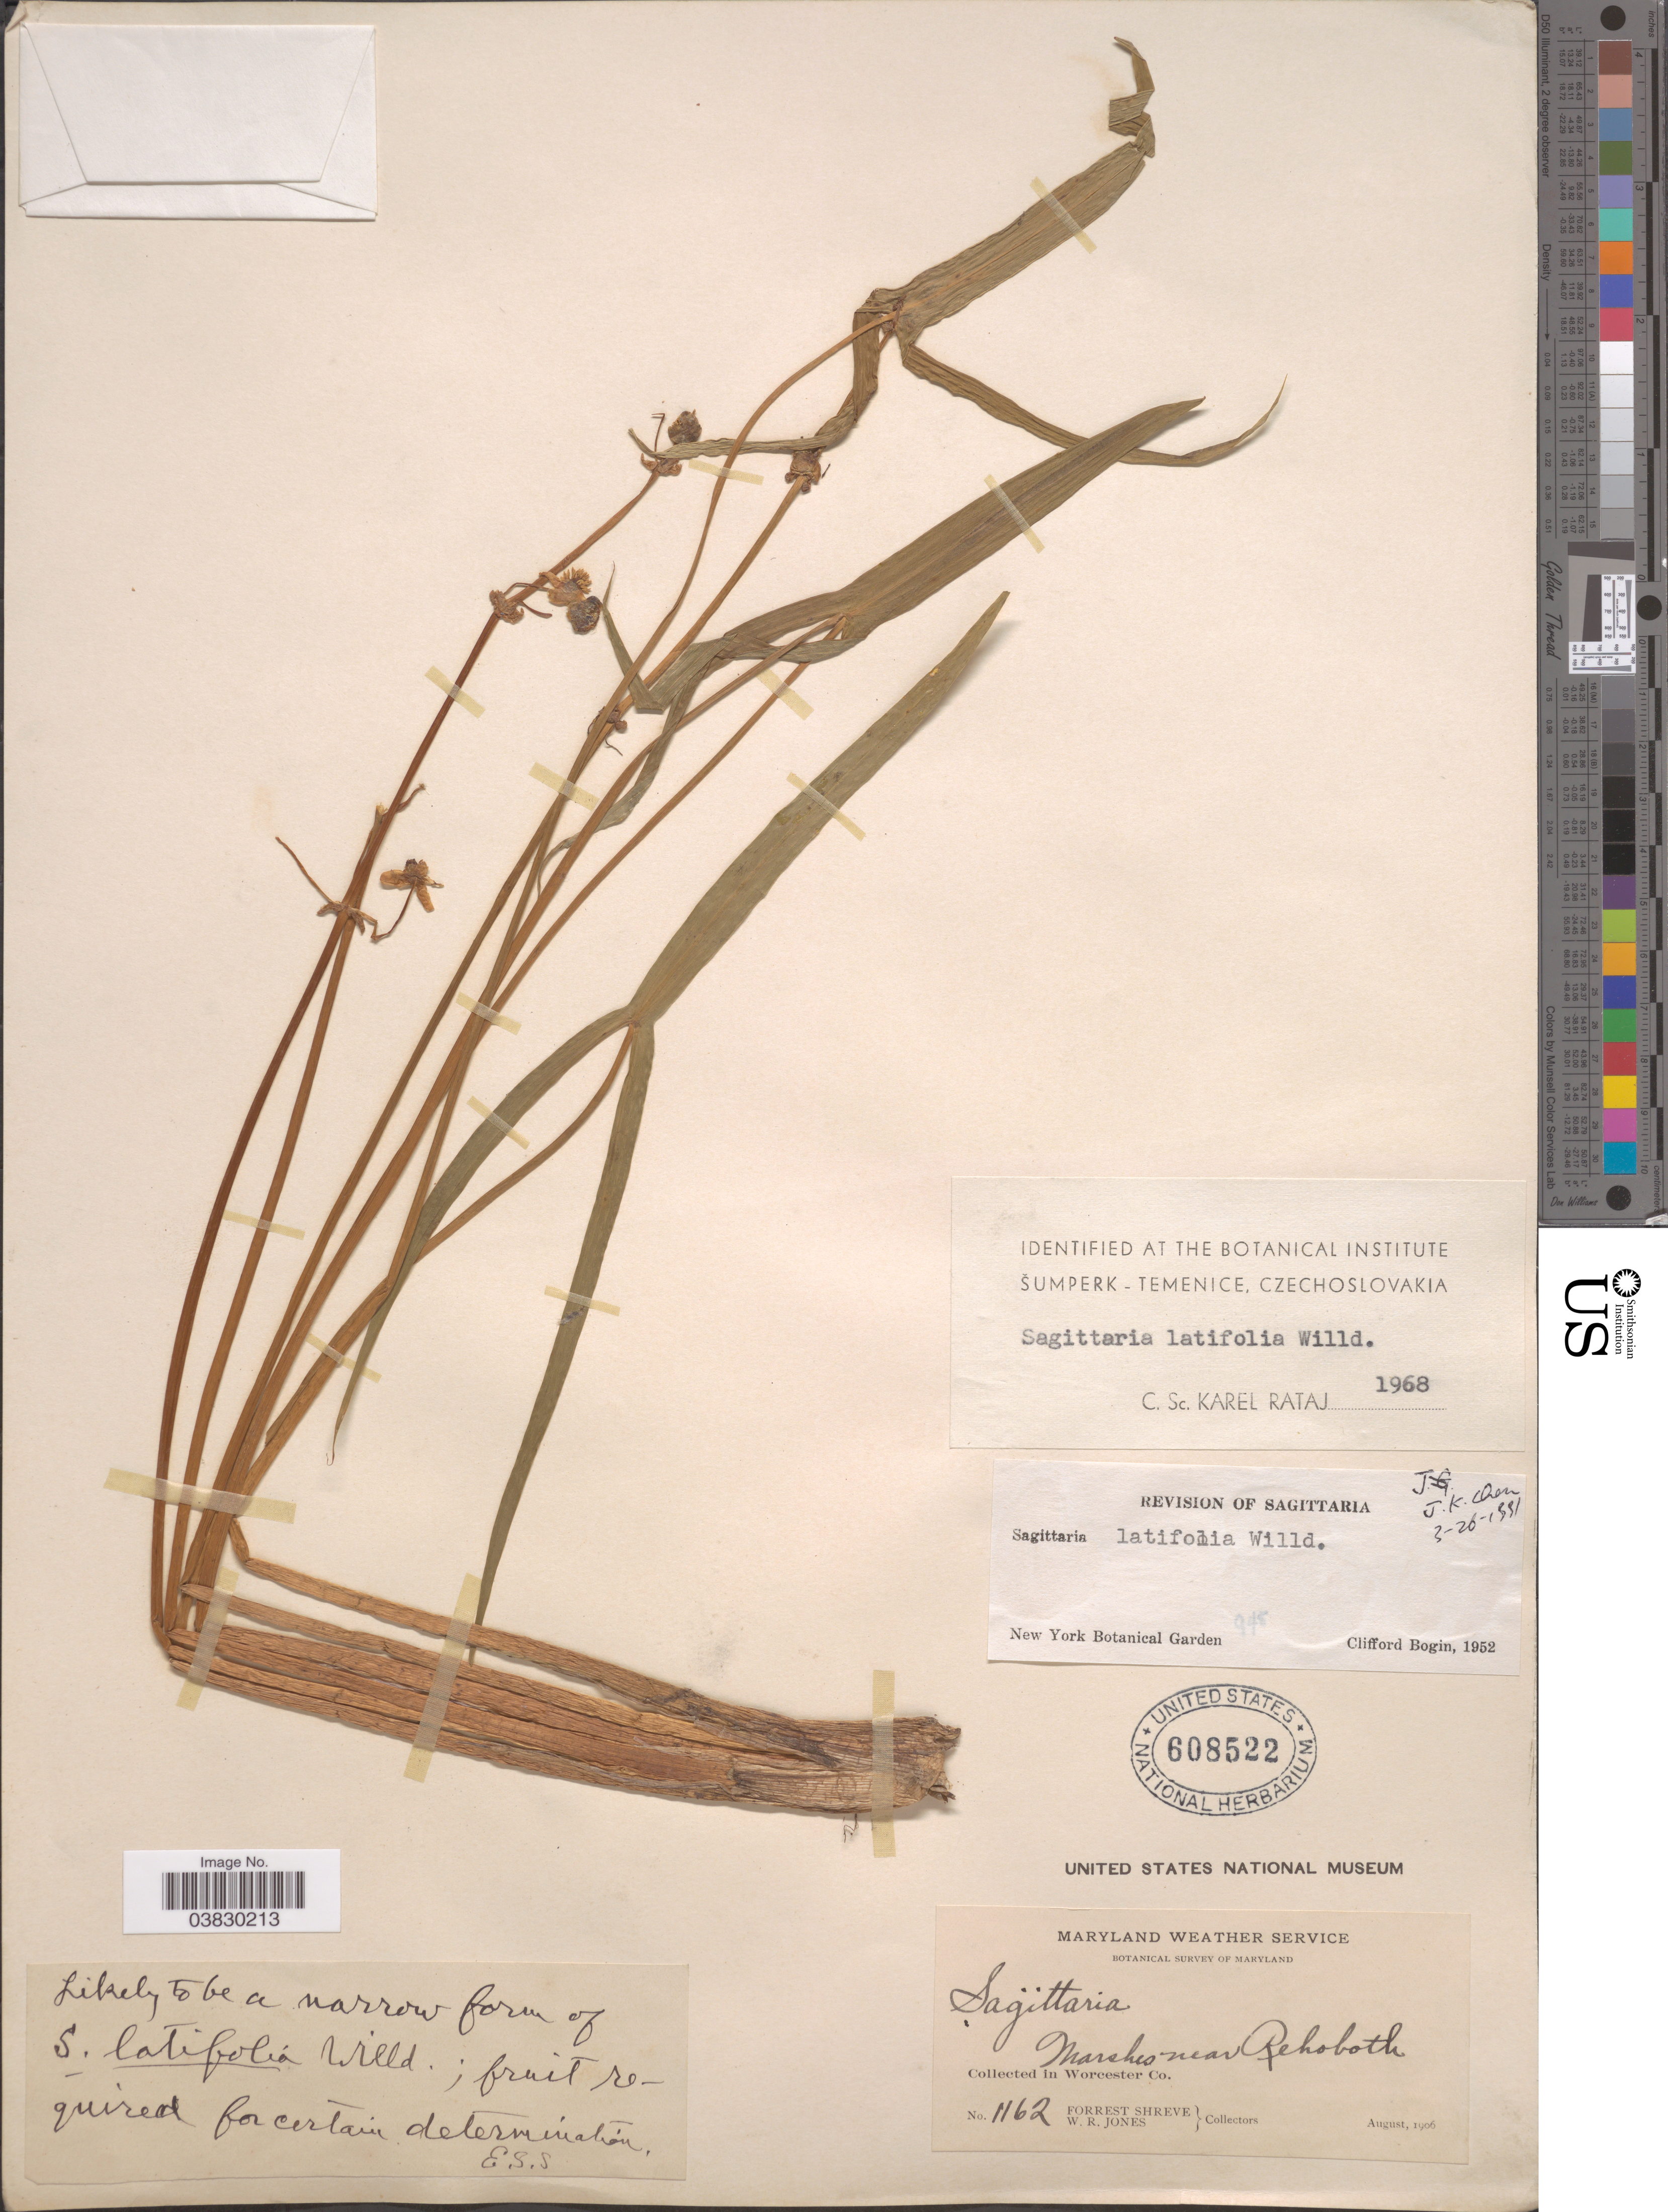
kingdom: Plantae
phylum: Tracheophyta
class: Liliopsida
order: Alismatales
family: Alismataceae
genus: Sagittaria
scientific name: Sagittaria latifolia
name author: Willd.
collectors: F. Shreve & W. R. Jones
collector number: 1162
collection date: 1906-08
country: United States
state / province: Maryland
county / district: Worcester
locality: Near Rehoboth. In Worcester Co.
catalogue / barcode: US 608522